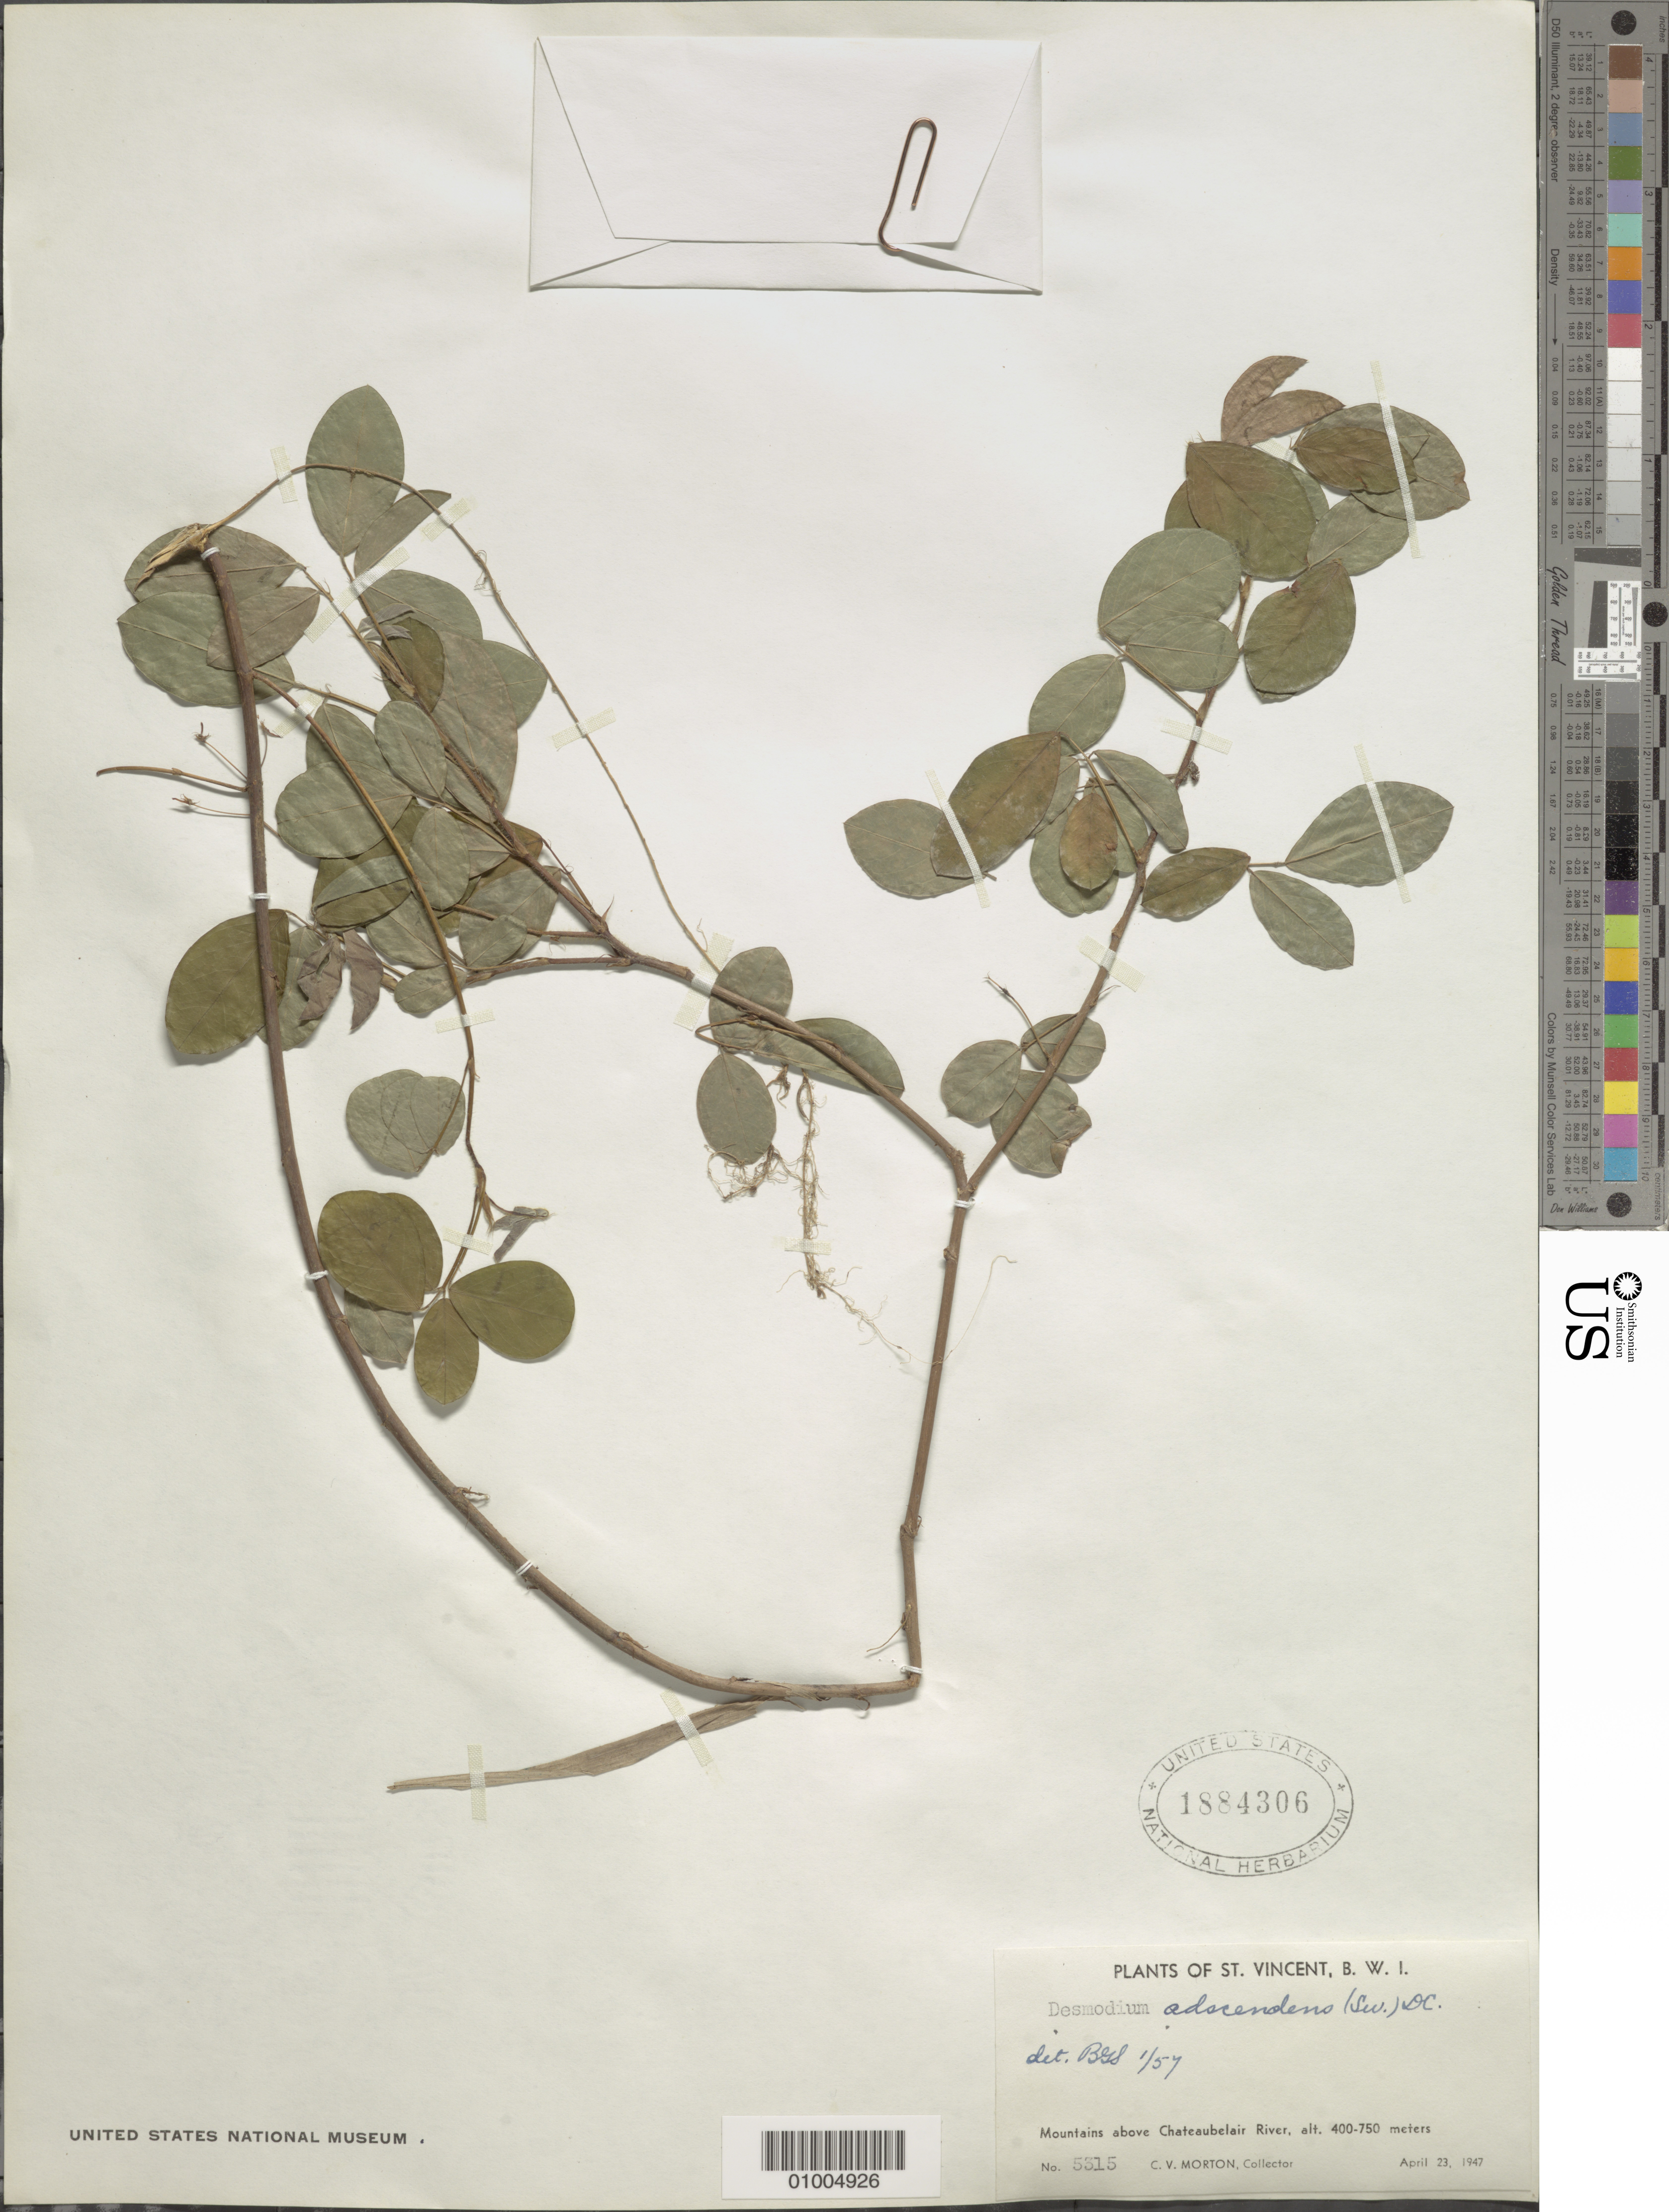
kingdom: Plantae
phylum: Tracheophyta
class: Magnoliopsida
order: Fabales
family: Fabaceae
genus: Grona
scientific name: Grona adscendens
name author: (Sw.) H. Ohashi & K. Ohashi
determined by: Strong, Mark T., (BOT), Smithsonian Institution - National Museum of Natural History (UNITED STATES)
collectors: C. V. Morton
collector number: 5315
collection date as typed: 23 Apr 1947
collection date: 1947-04-23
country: St. Vincent - Grenadines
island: St. Vincent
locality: Mts. above Chateaubelair River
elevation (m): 400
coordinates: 0 N, 0 E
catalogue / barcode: US 1884306